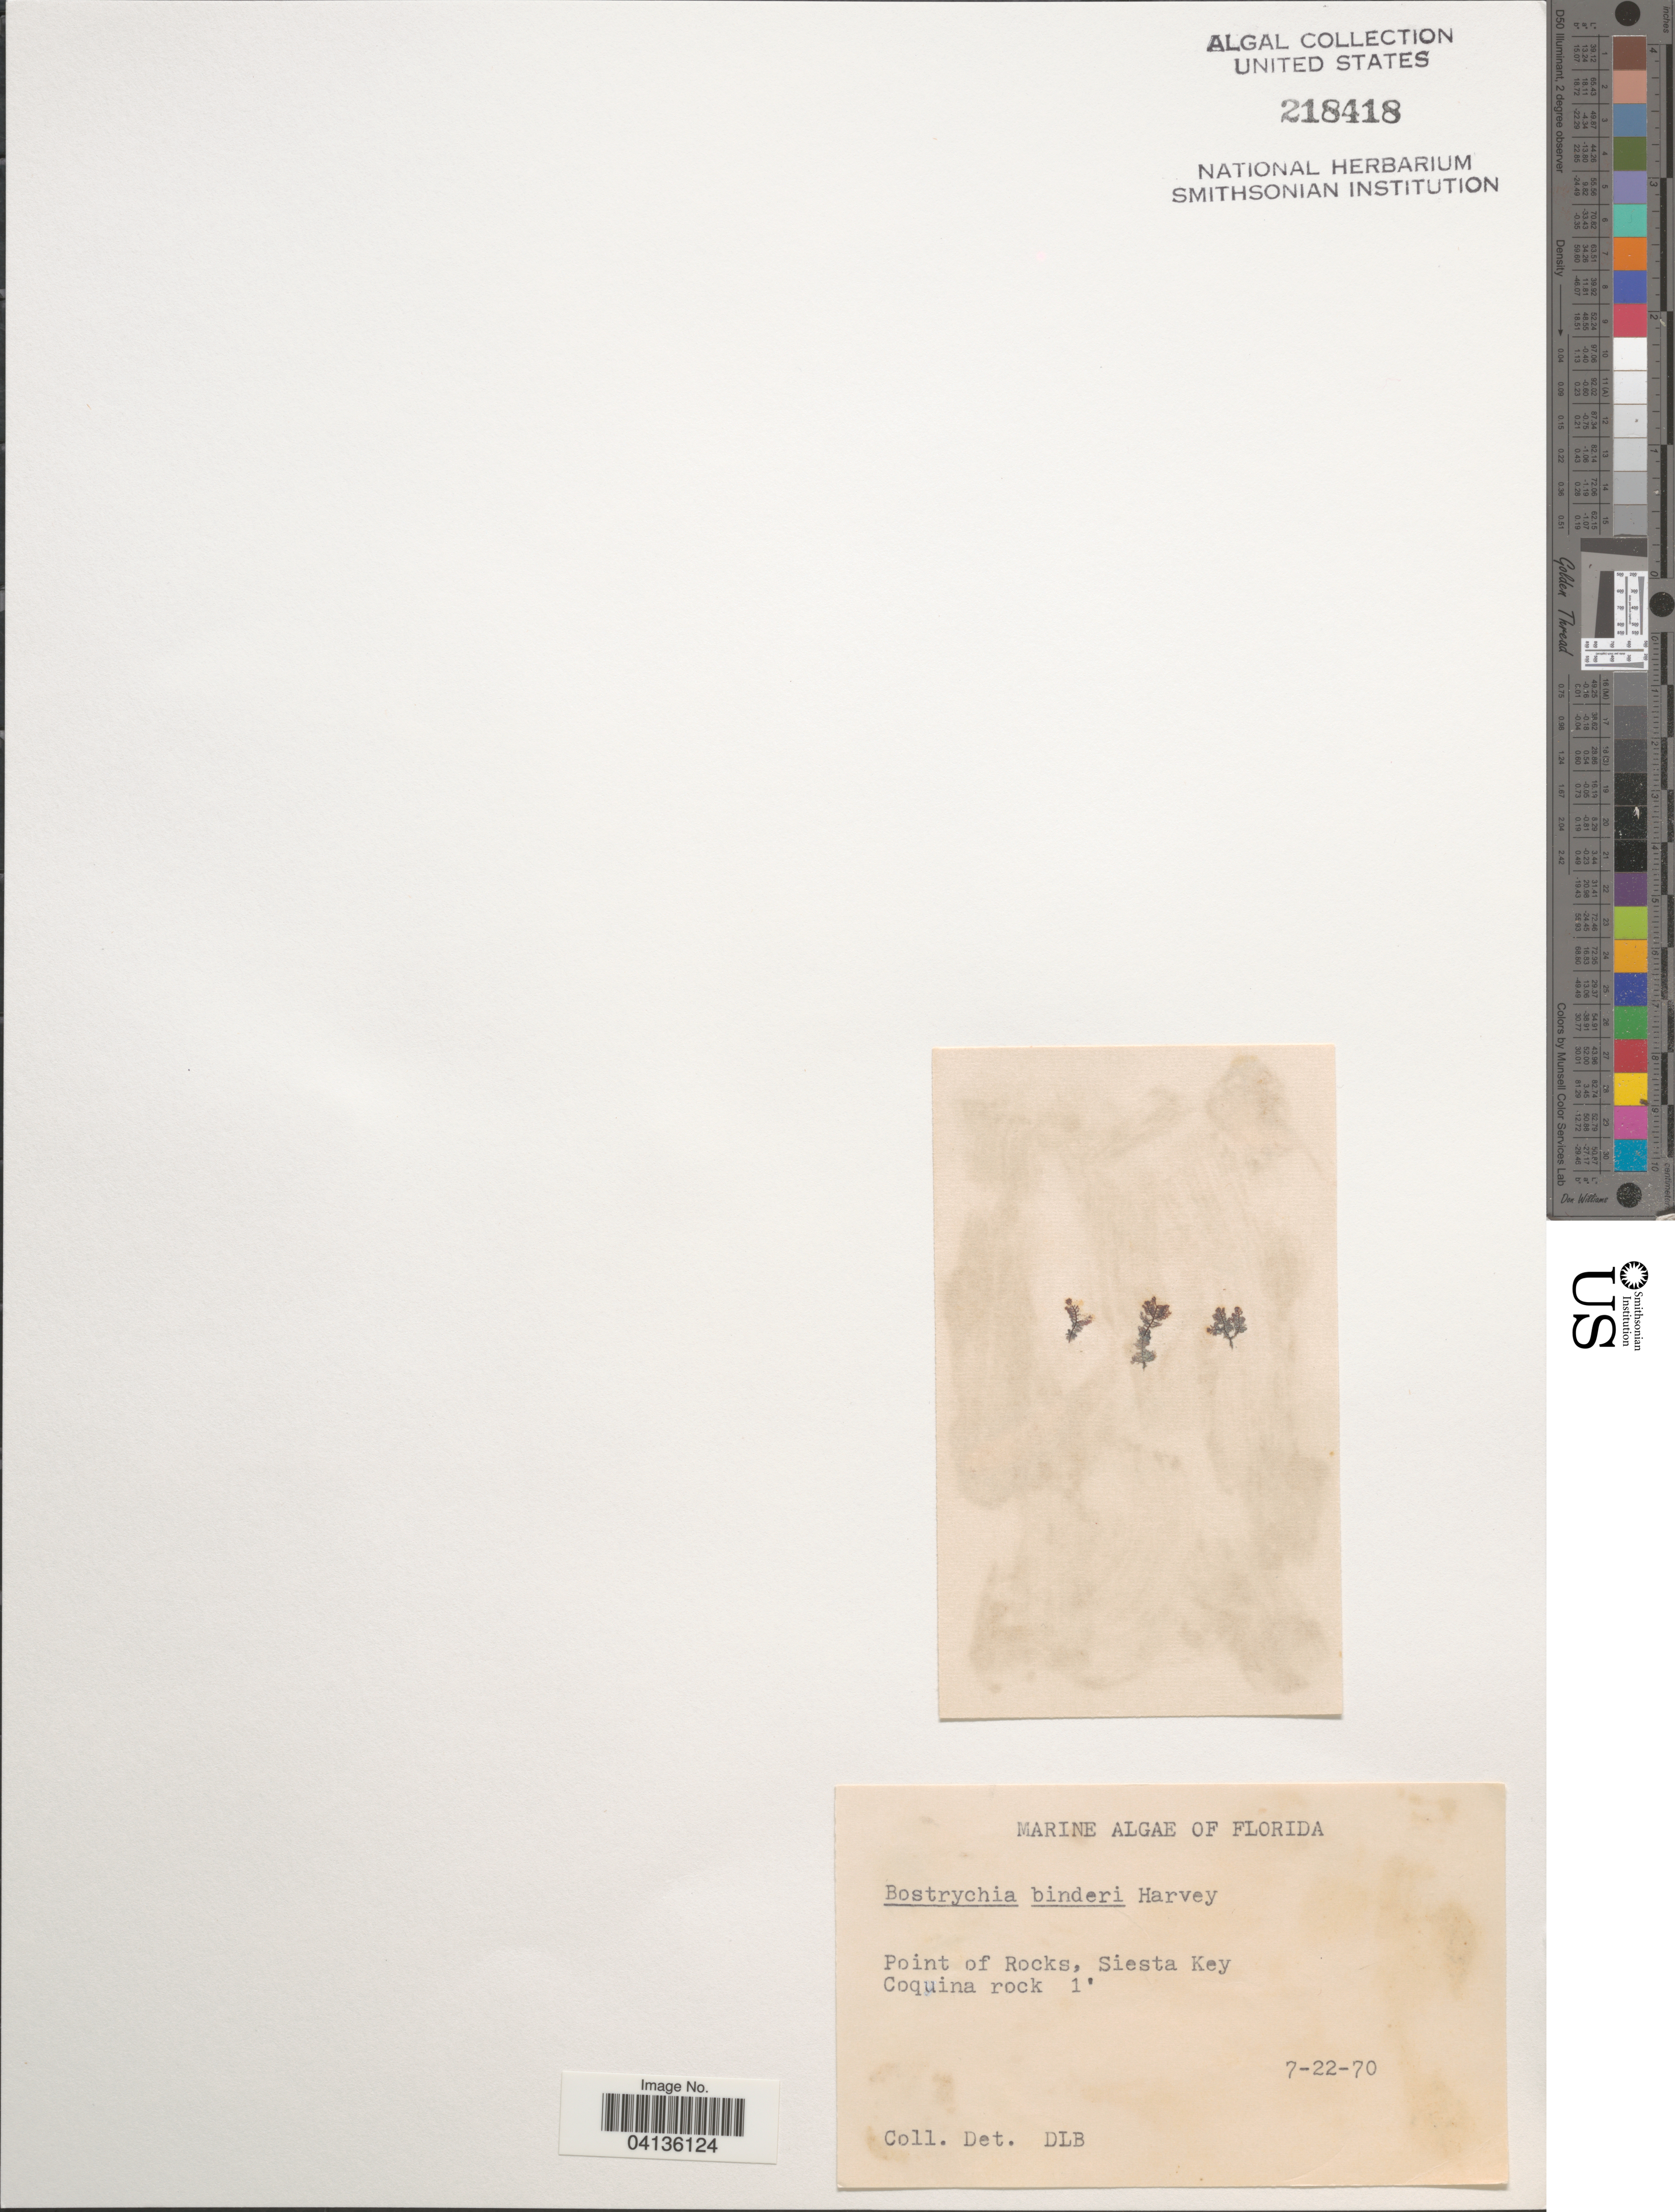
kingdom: Plantae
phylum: Rhodophyta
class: Florideophyceae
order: Ceramiales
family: Rhodomelaceae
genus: Bostrychia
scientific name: Bostrychia binderi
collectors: D. L. B.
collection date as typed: Transcribed d/m/y: 22/7/70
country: United States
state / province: Florida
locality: Point of Rocks, Siesta Key. Coquina rock 1'.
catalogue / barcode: US 218418